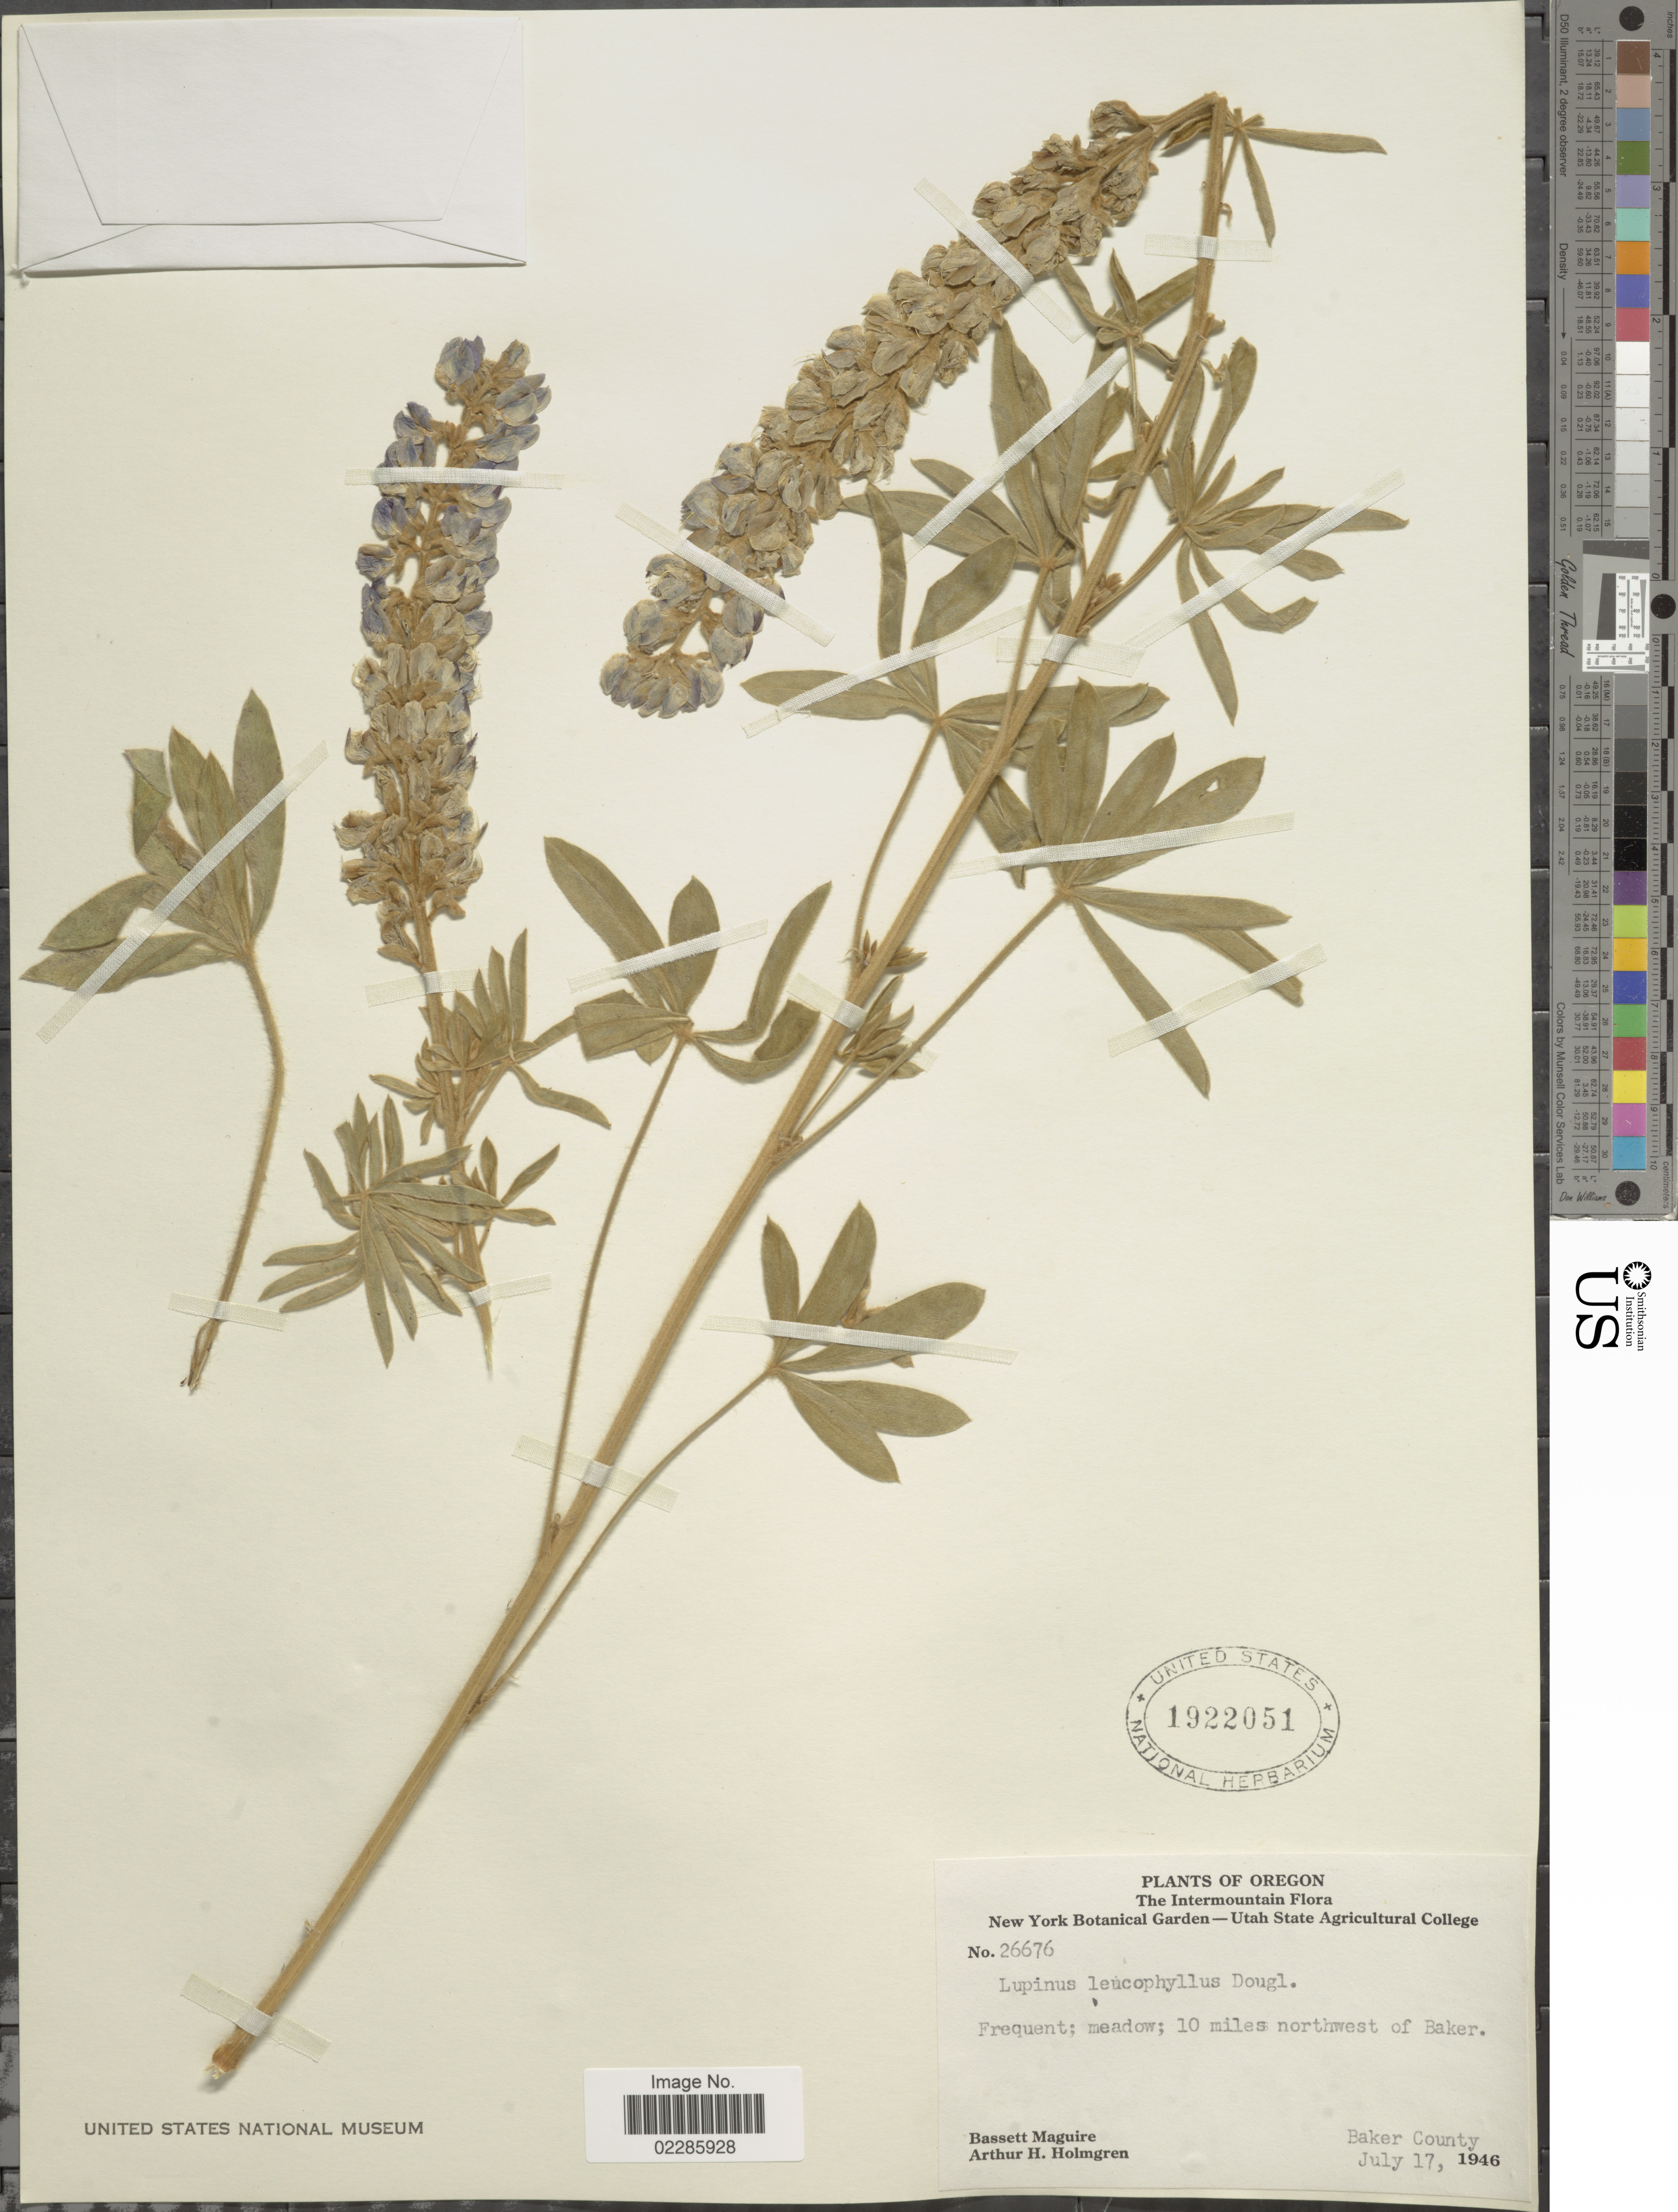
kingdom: Plantae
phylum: Tracheophyta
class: Magnoliopsida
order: Fabales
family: Fabaceae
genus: Lupinus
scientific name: Lupinus leucophyllus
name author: Douglas ex Lindl.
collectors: B. Maguire & A. H. Holmgren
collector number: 26676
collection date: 1946-07-17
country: United States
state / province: Oregon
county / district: Baker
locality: The Intermountain, 10 miles northwest of Baker, Baker County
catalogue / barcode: US 1922051